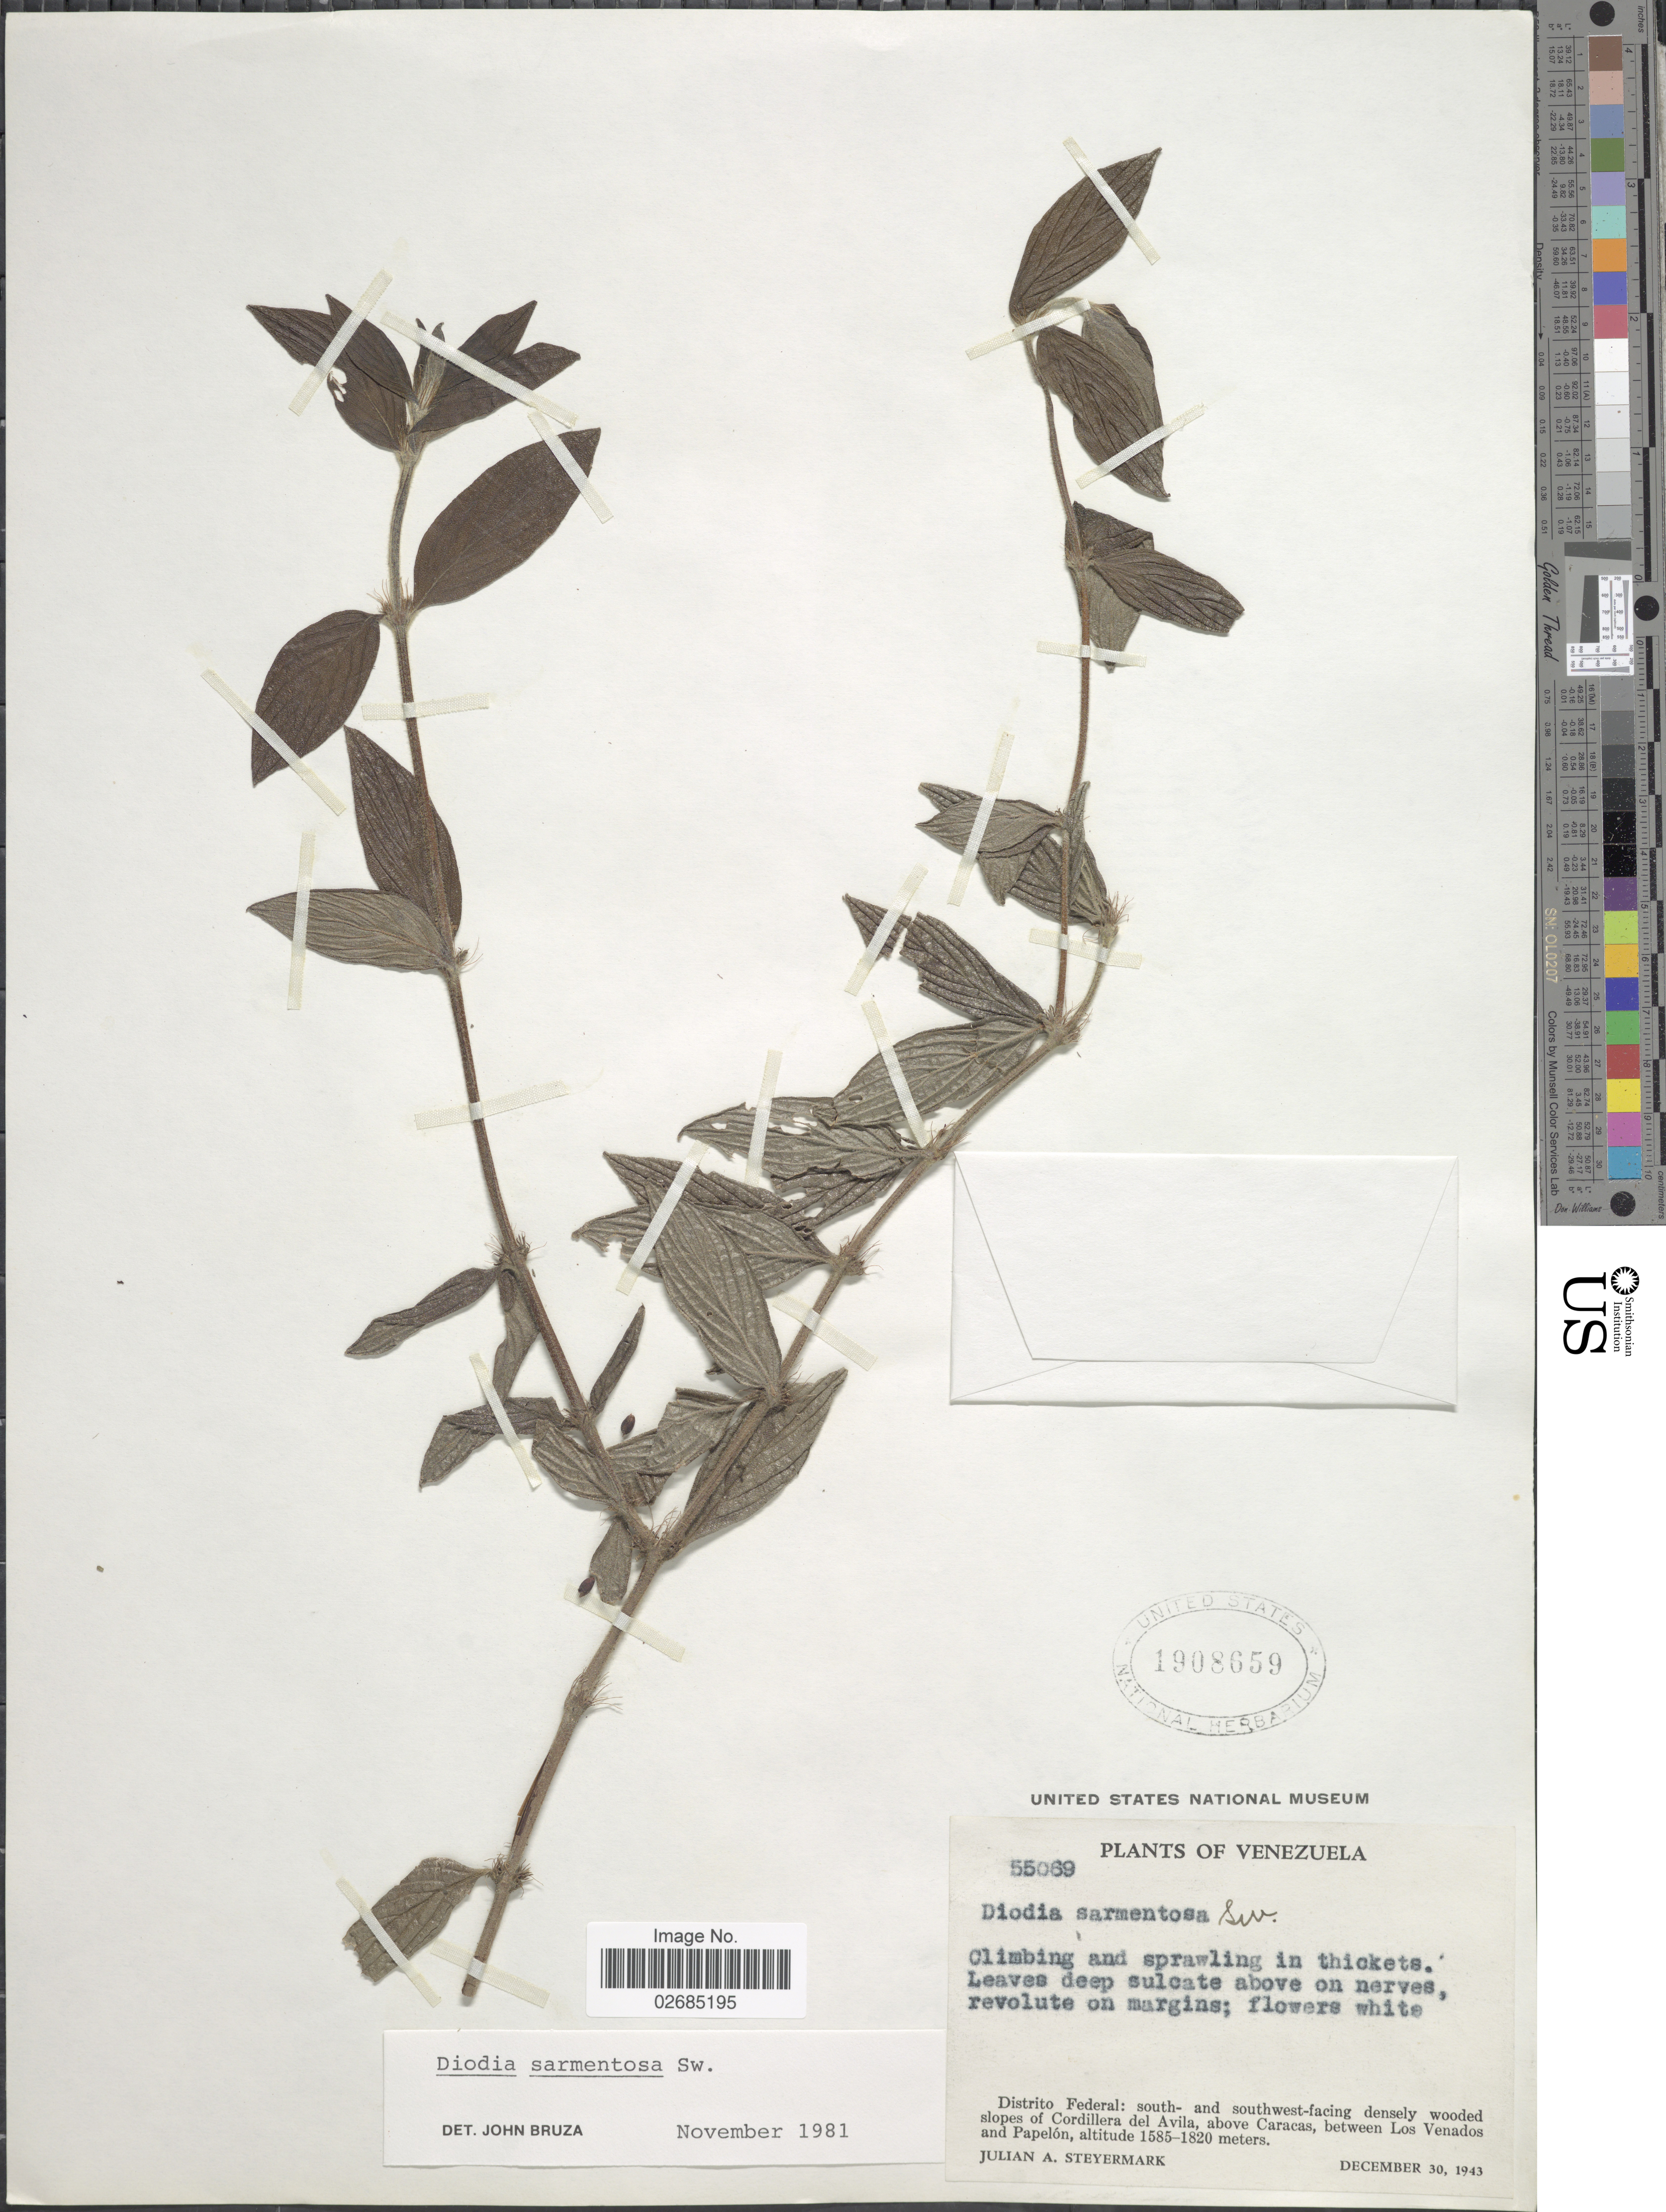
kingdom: Plantae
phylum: Tracheophyta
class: Magnoliopsida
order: Gentianales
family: Rubiaceae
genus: Diodia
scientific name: Diodia sarmentosa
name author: Sw.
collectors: J. Steyermark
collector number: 55069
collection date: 1943-12-30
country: Venezuela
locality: Distrito Federal: south- and southwest-facing densely wooded slopes of the Cordillera del Avila, above Caracas, between Los Venados and Papelon.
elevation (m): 1585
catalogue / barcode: US 1908659